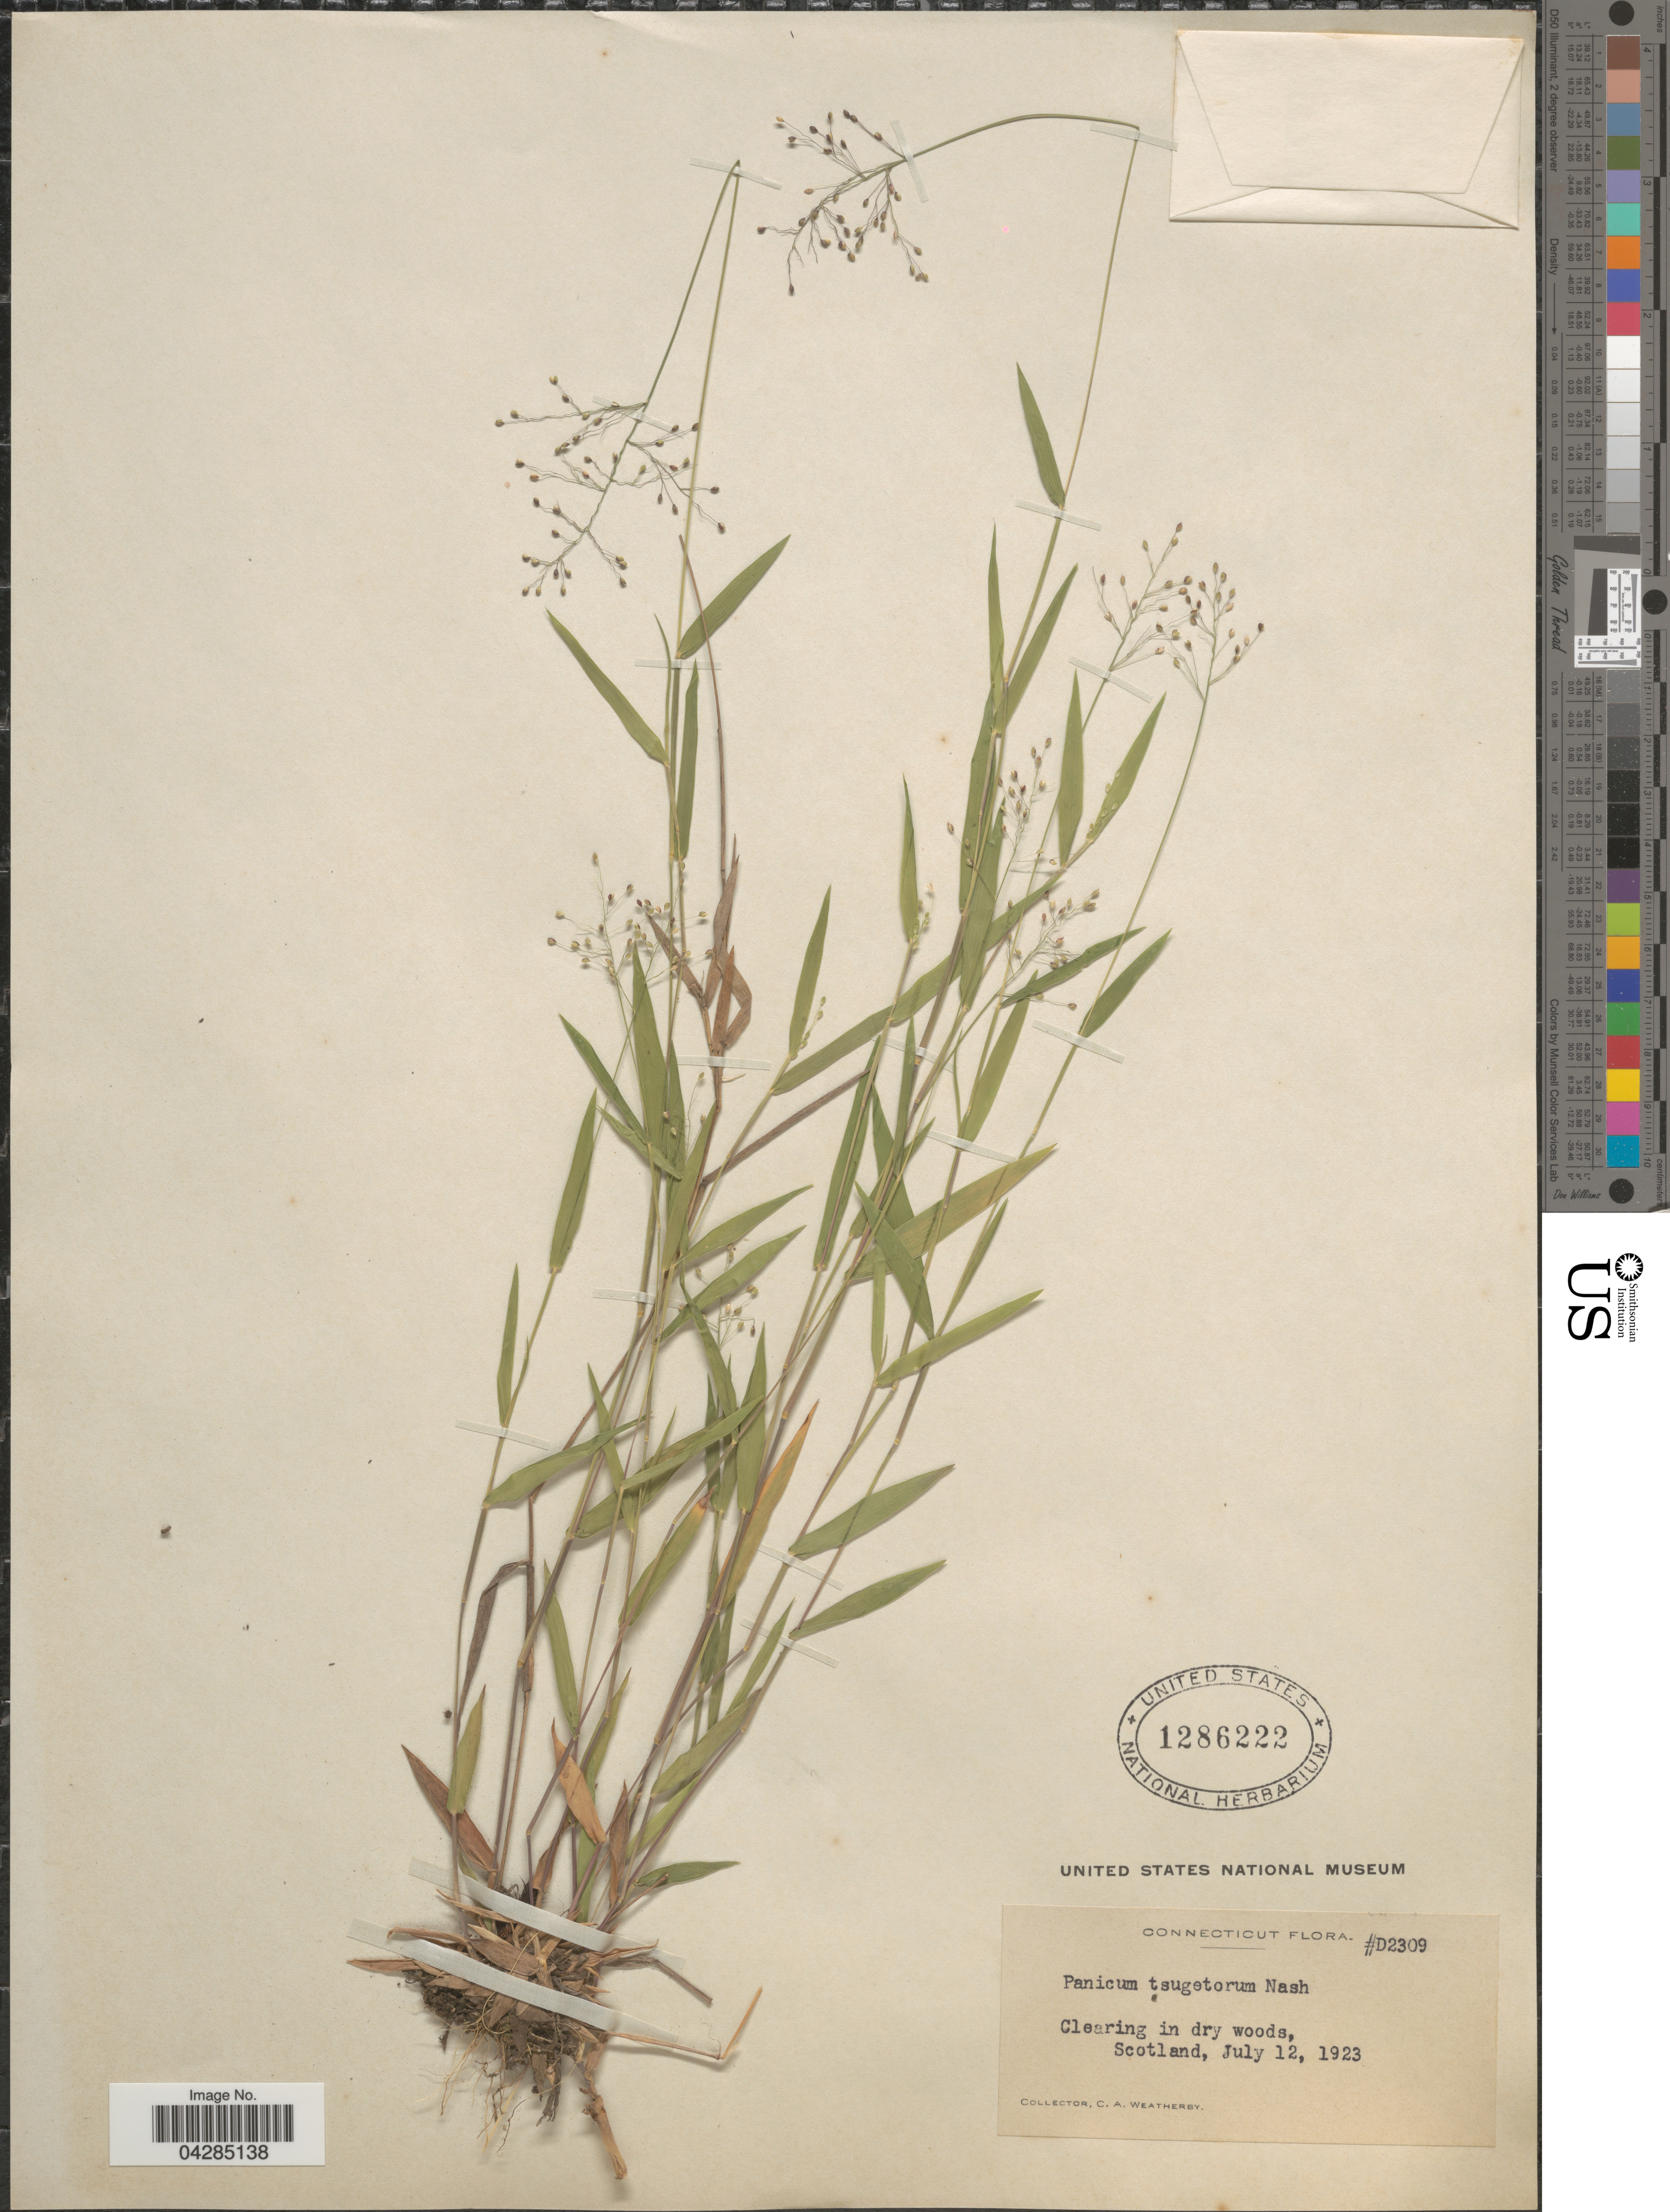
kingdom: Plantae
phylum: Tracheophyta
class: Liliopsida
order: Poales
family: Poaceae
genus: Dichanthelium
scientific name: Dichanthelium portoricense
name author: (Desv. ex Ham.) B.F. Hansen & Wunderlin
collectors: C. A. Weatherby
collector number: D2309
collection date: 1923-07-12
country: United States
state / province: Connecticut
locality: Clearing in dry woods, Scotland.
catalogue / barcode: US 1286222